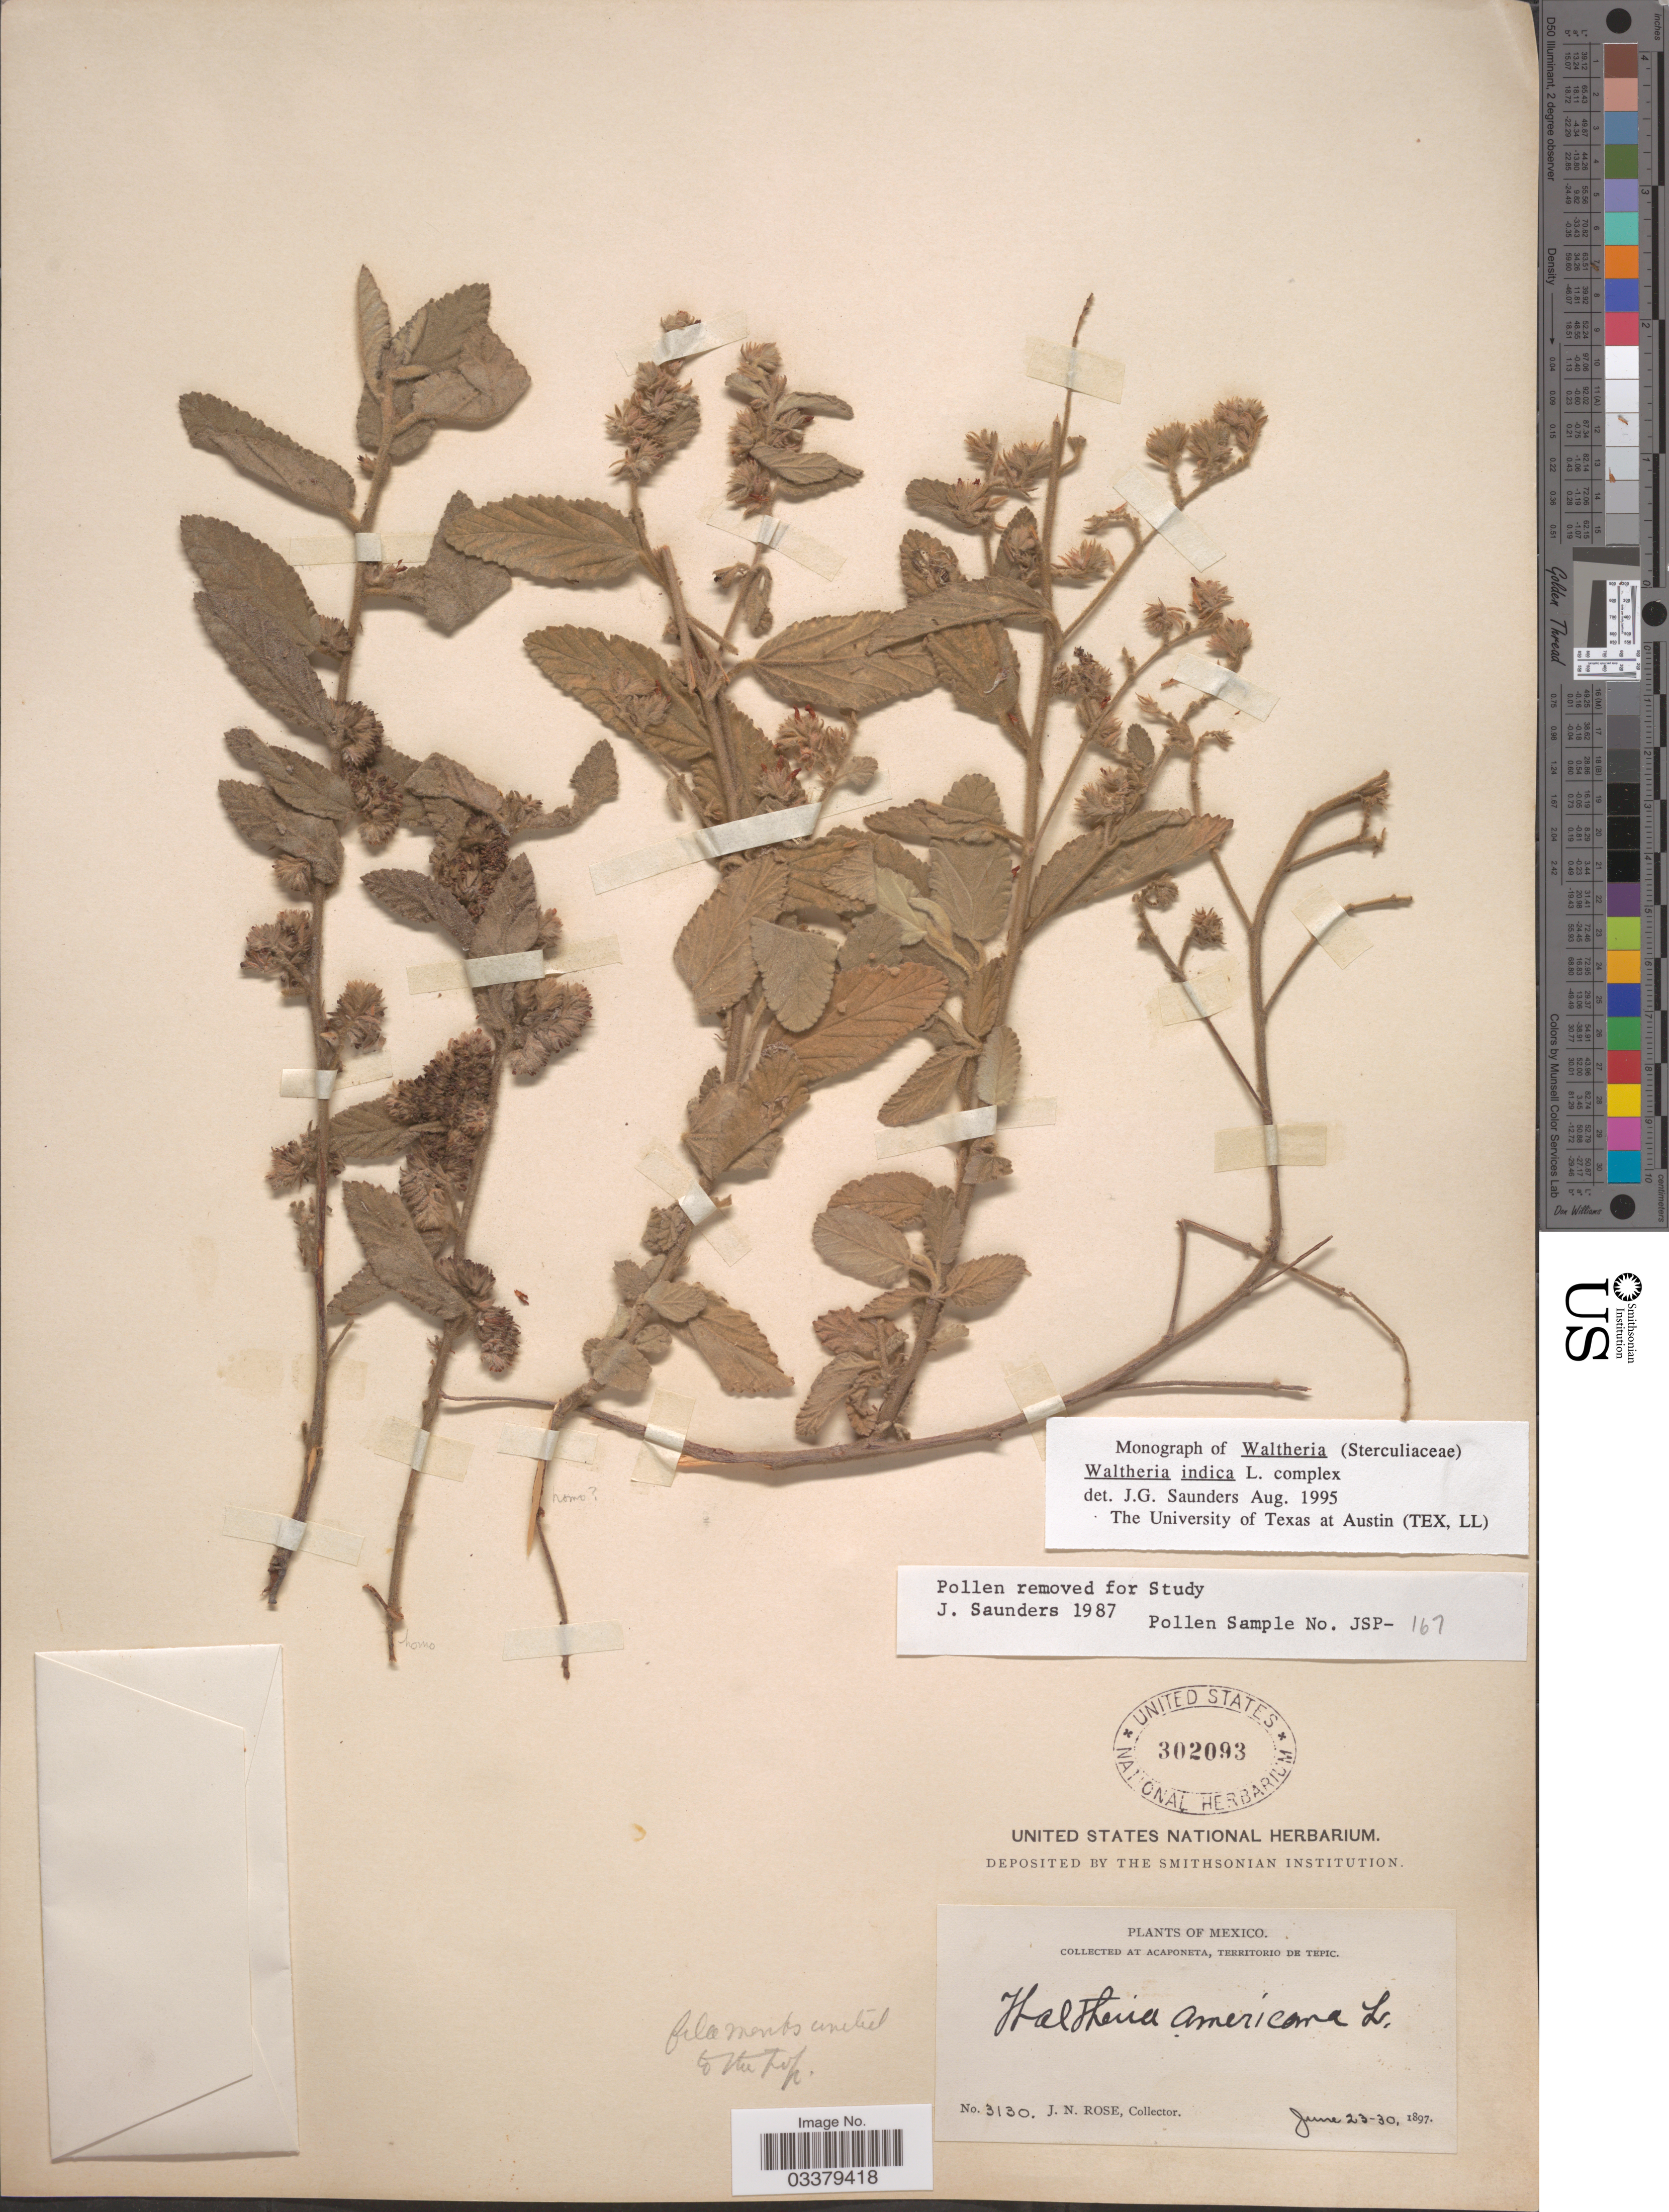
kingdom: Plantae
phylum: Tracheophyta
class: Magnoliopsida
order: Malvales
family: Malvaceae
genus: Waltheria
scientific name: Waltheria indica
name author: L.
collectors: J. N. Rose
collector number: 3130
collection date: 1897-06-23/1897-06-30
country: Mexico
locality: Acaponeta, Territorio de Tepic.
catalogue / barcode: US 302093